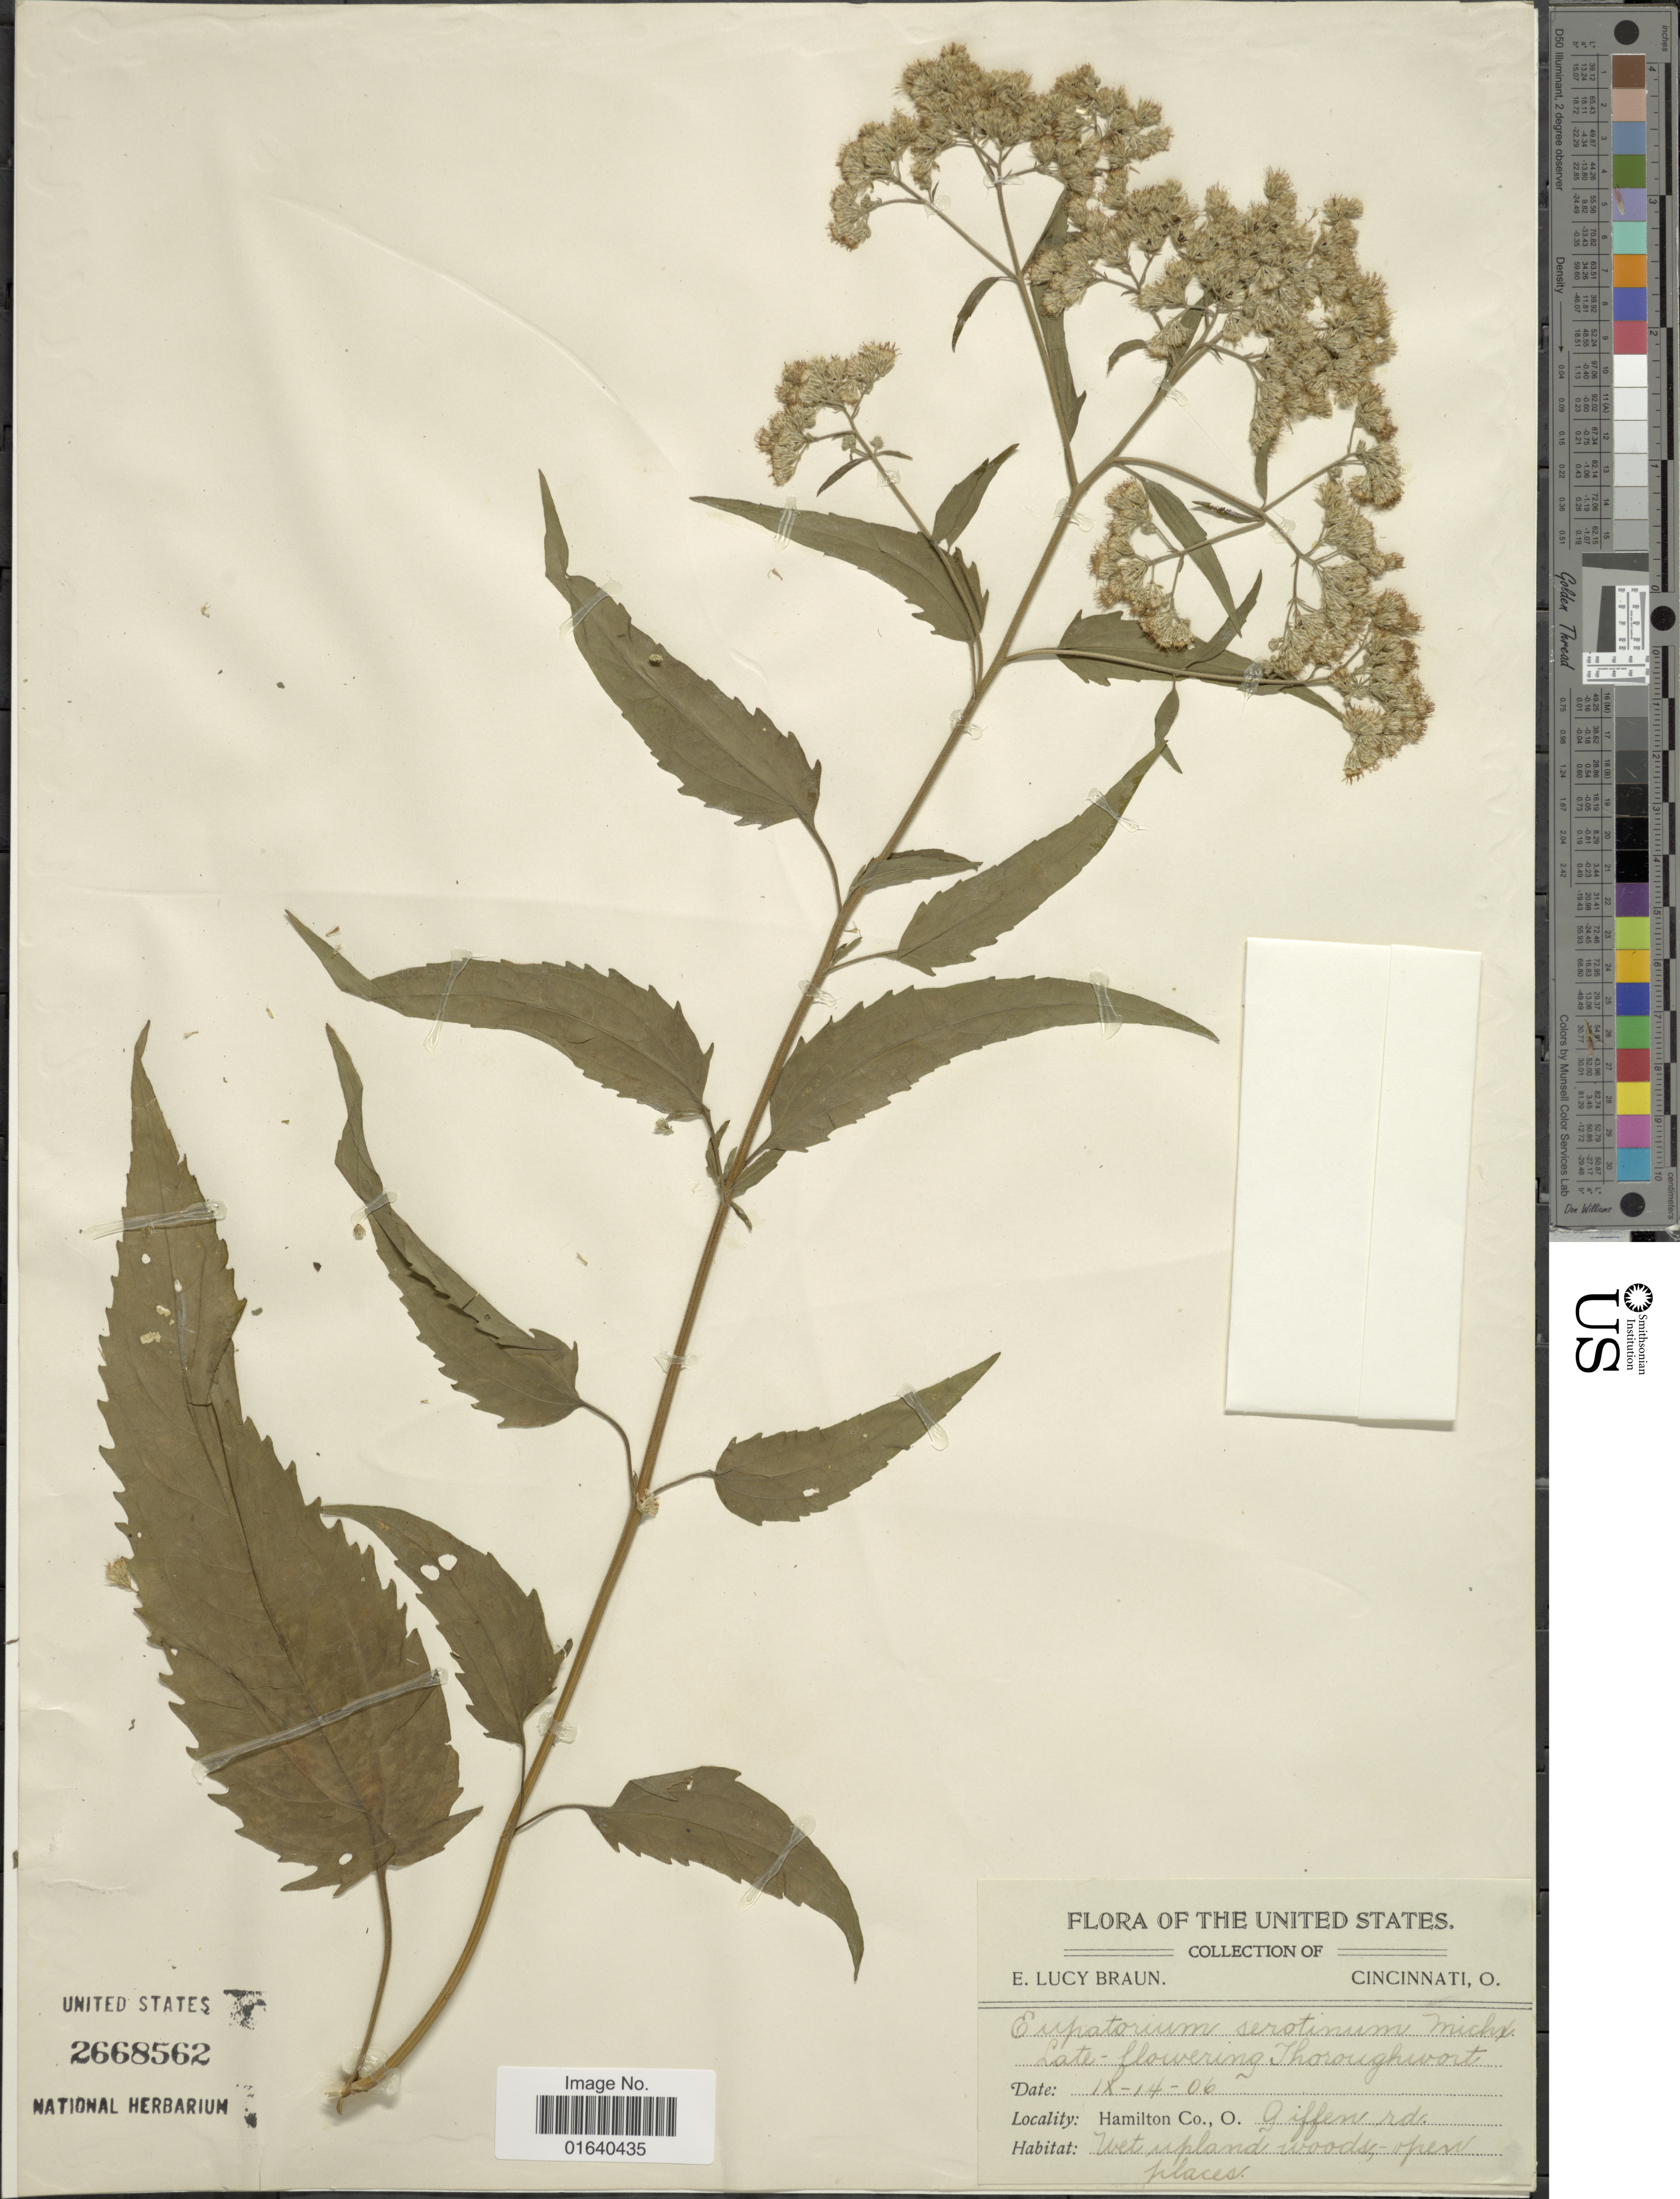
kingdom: Plantae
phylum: Tracheophyta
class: Magnoliopsida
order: Asterales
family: Asteraceae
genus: Eupatorium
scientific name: Eupatorium serotinum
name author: Michx.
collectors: E. L. Braun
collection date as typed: Transcribed d/m/y: 14/9/6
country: United States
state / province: Ohio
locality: Hamilton Co., Giffen rd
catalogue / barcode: US 2668562